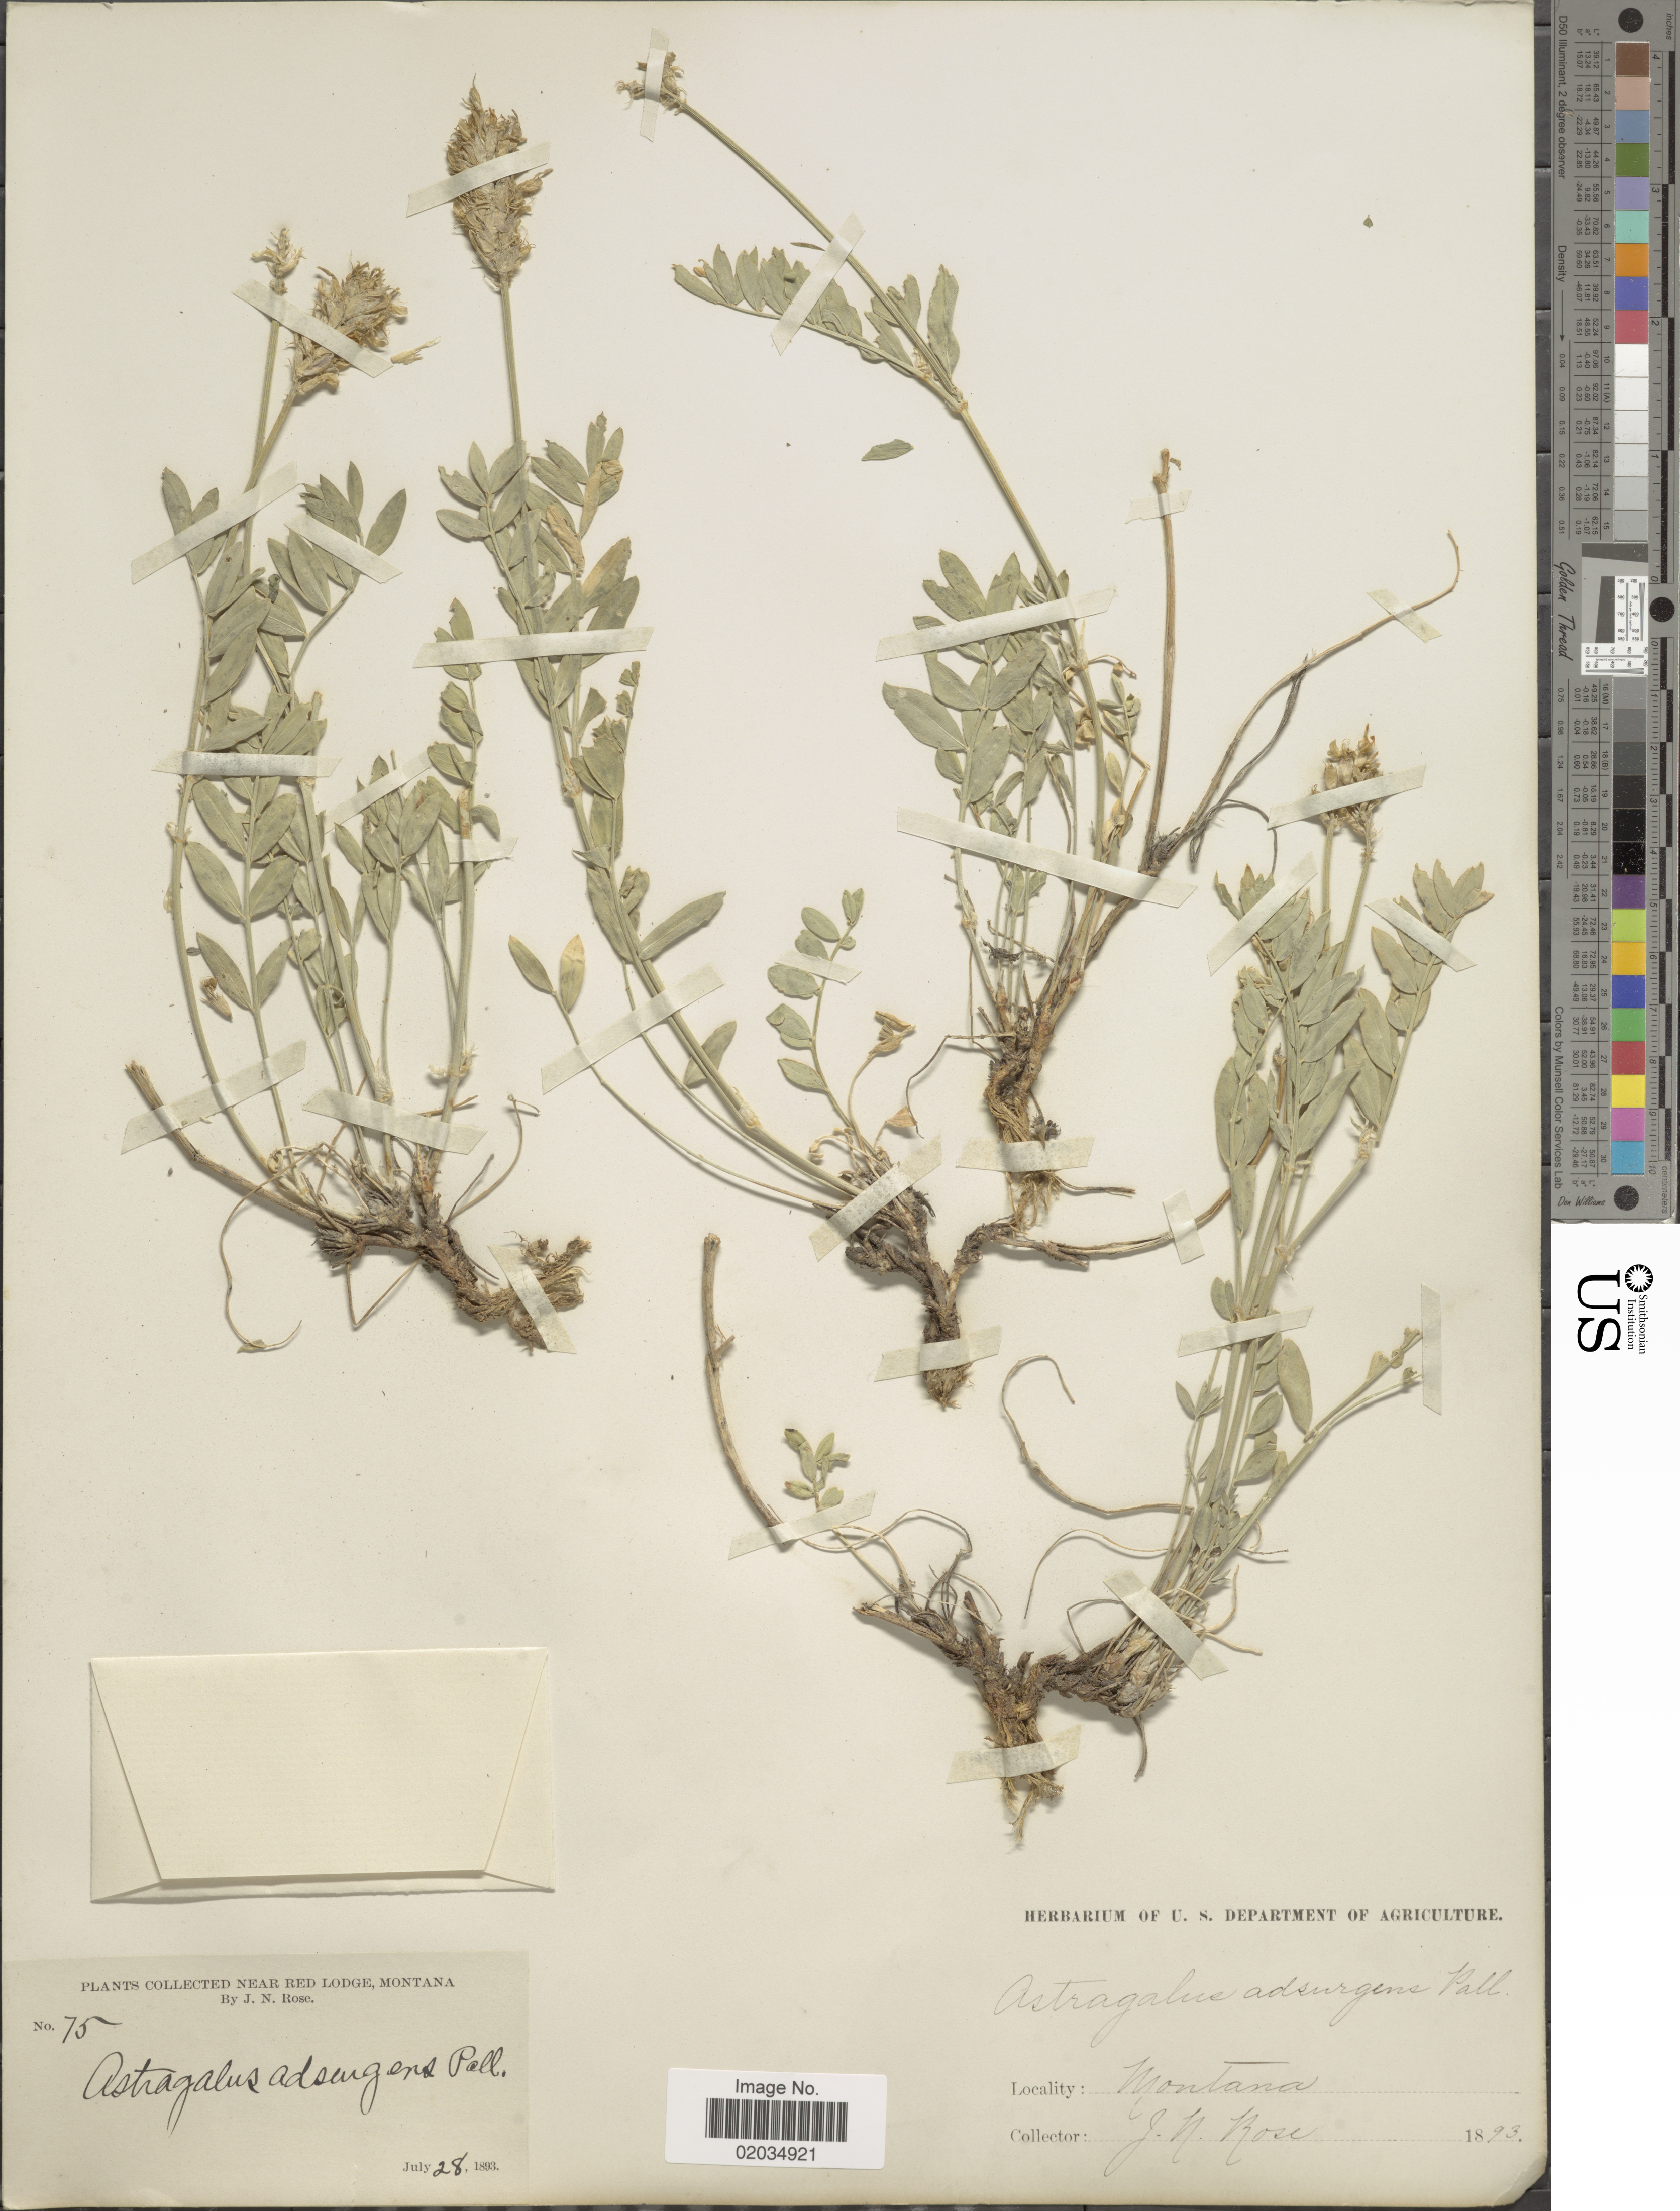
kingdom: Plantae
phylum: Tracheophyta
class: Magnoliopsida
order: Fabales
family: Fabaceae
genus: Astragalus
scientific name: Astragalus striatus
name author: Nutt.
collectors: J. N. Rose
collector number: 75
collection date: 1893-07-28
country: United States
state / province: Montana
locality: Near Red Lodge